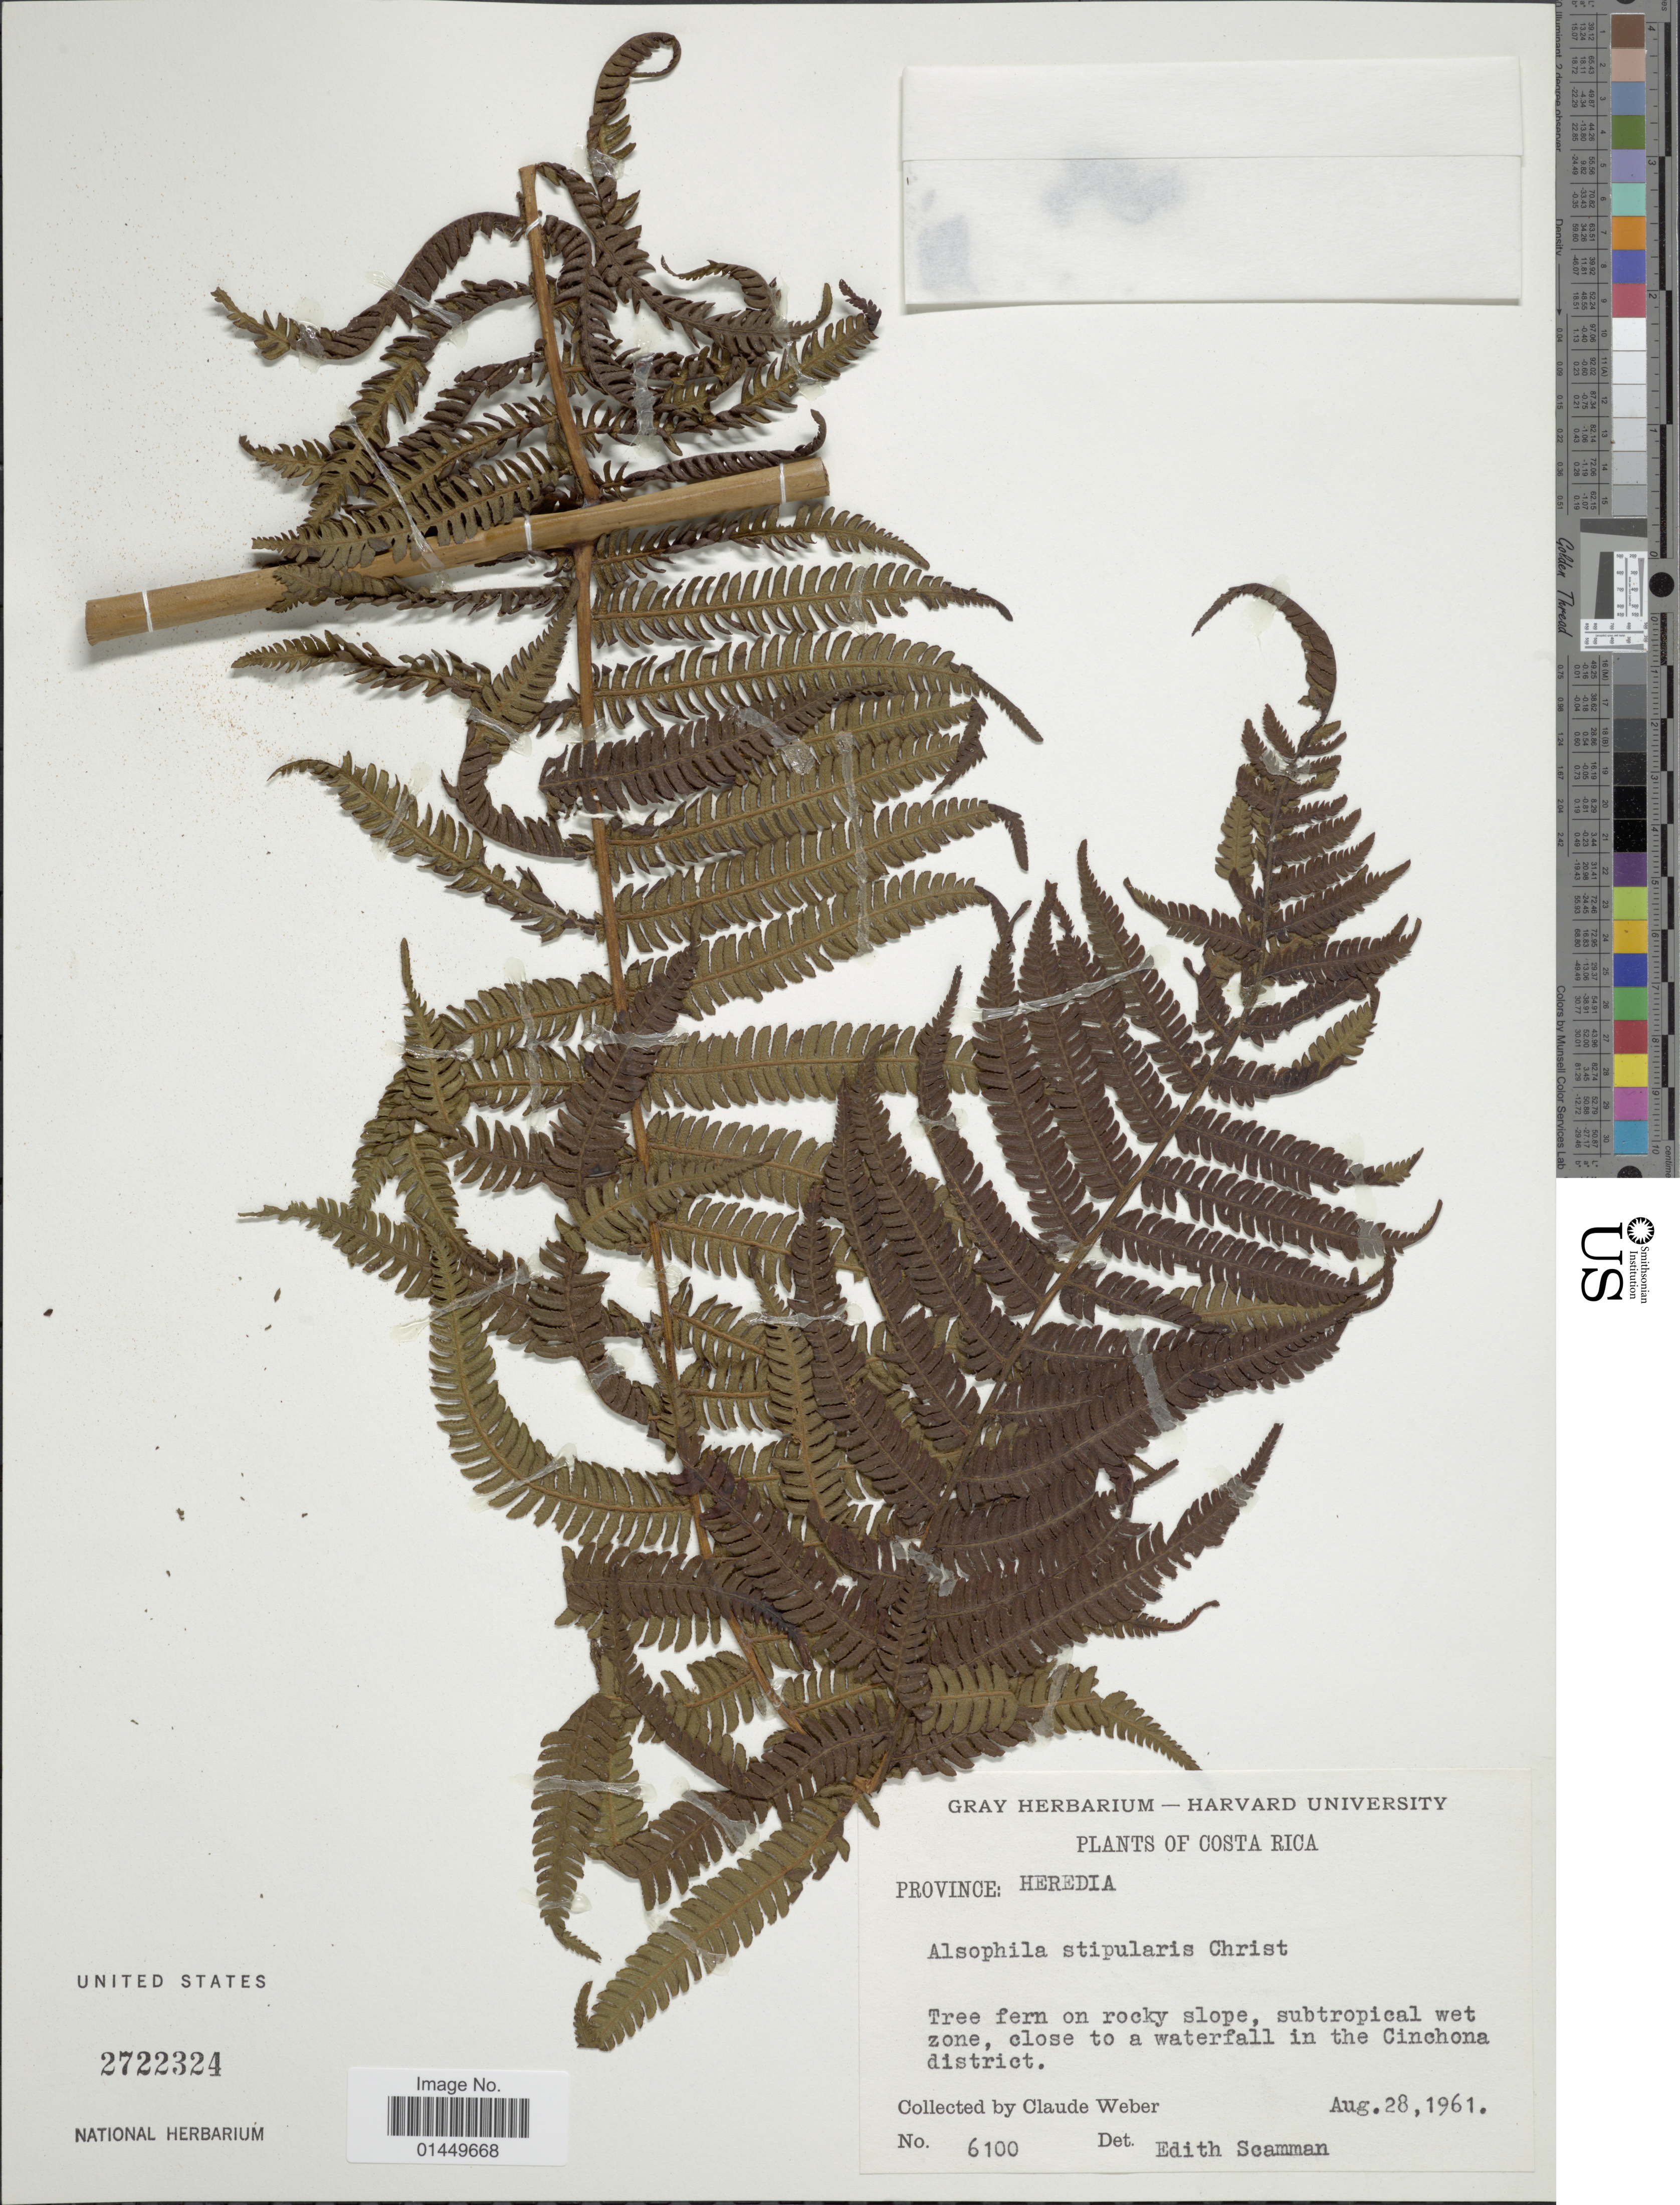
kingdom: Plantae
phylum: Tracheophyta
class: Polypodiopsida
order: Cyatheales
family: Cyatheaceae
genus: Cyathea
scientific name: Cyathea stipularis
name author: (Christ) Domin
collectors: C. Weber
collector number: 6100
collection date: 1961-08-28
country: Costa Rica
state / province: Heredia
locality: Province: Heredia, Subtropical wet zone, close to a waterfall in the Cinchona district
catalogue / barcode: US 2722324